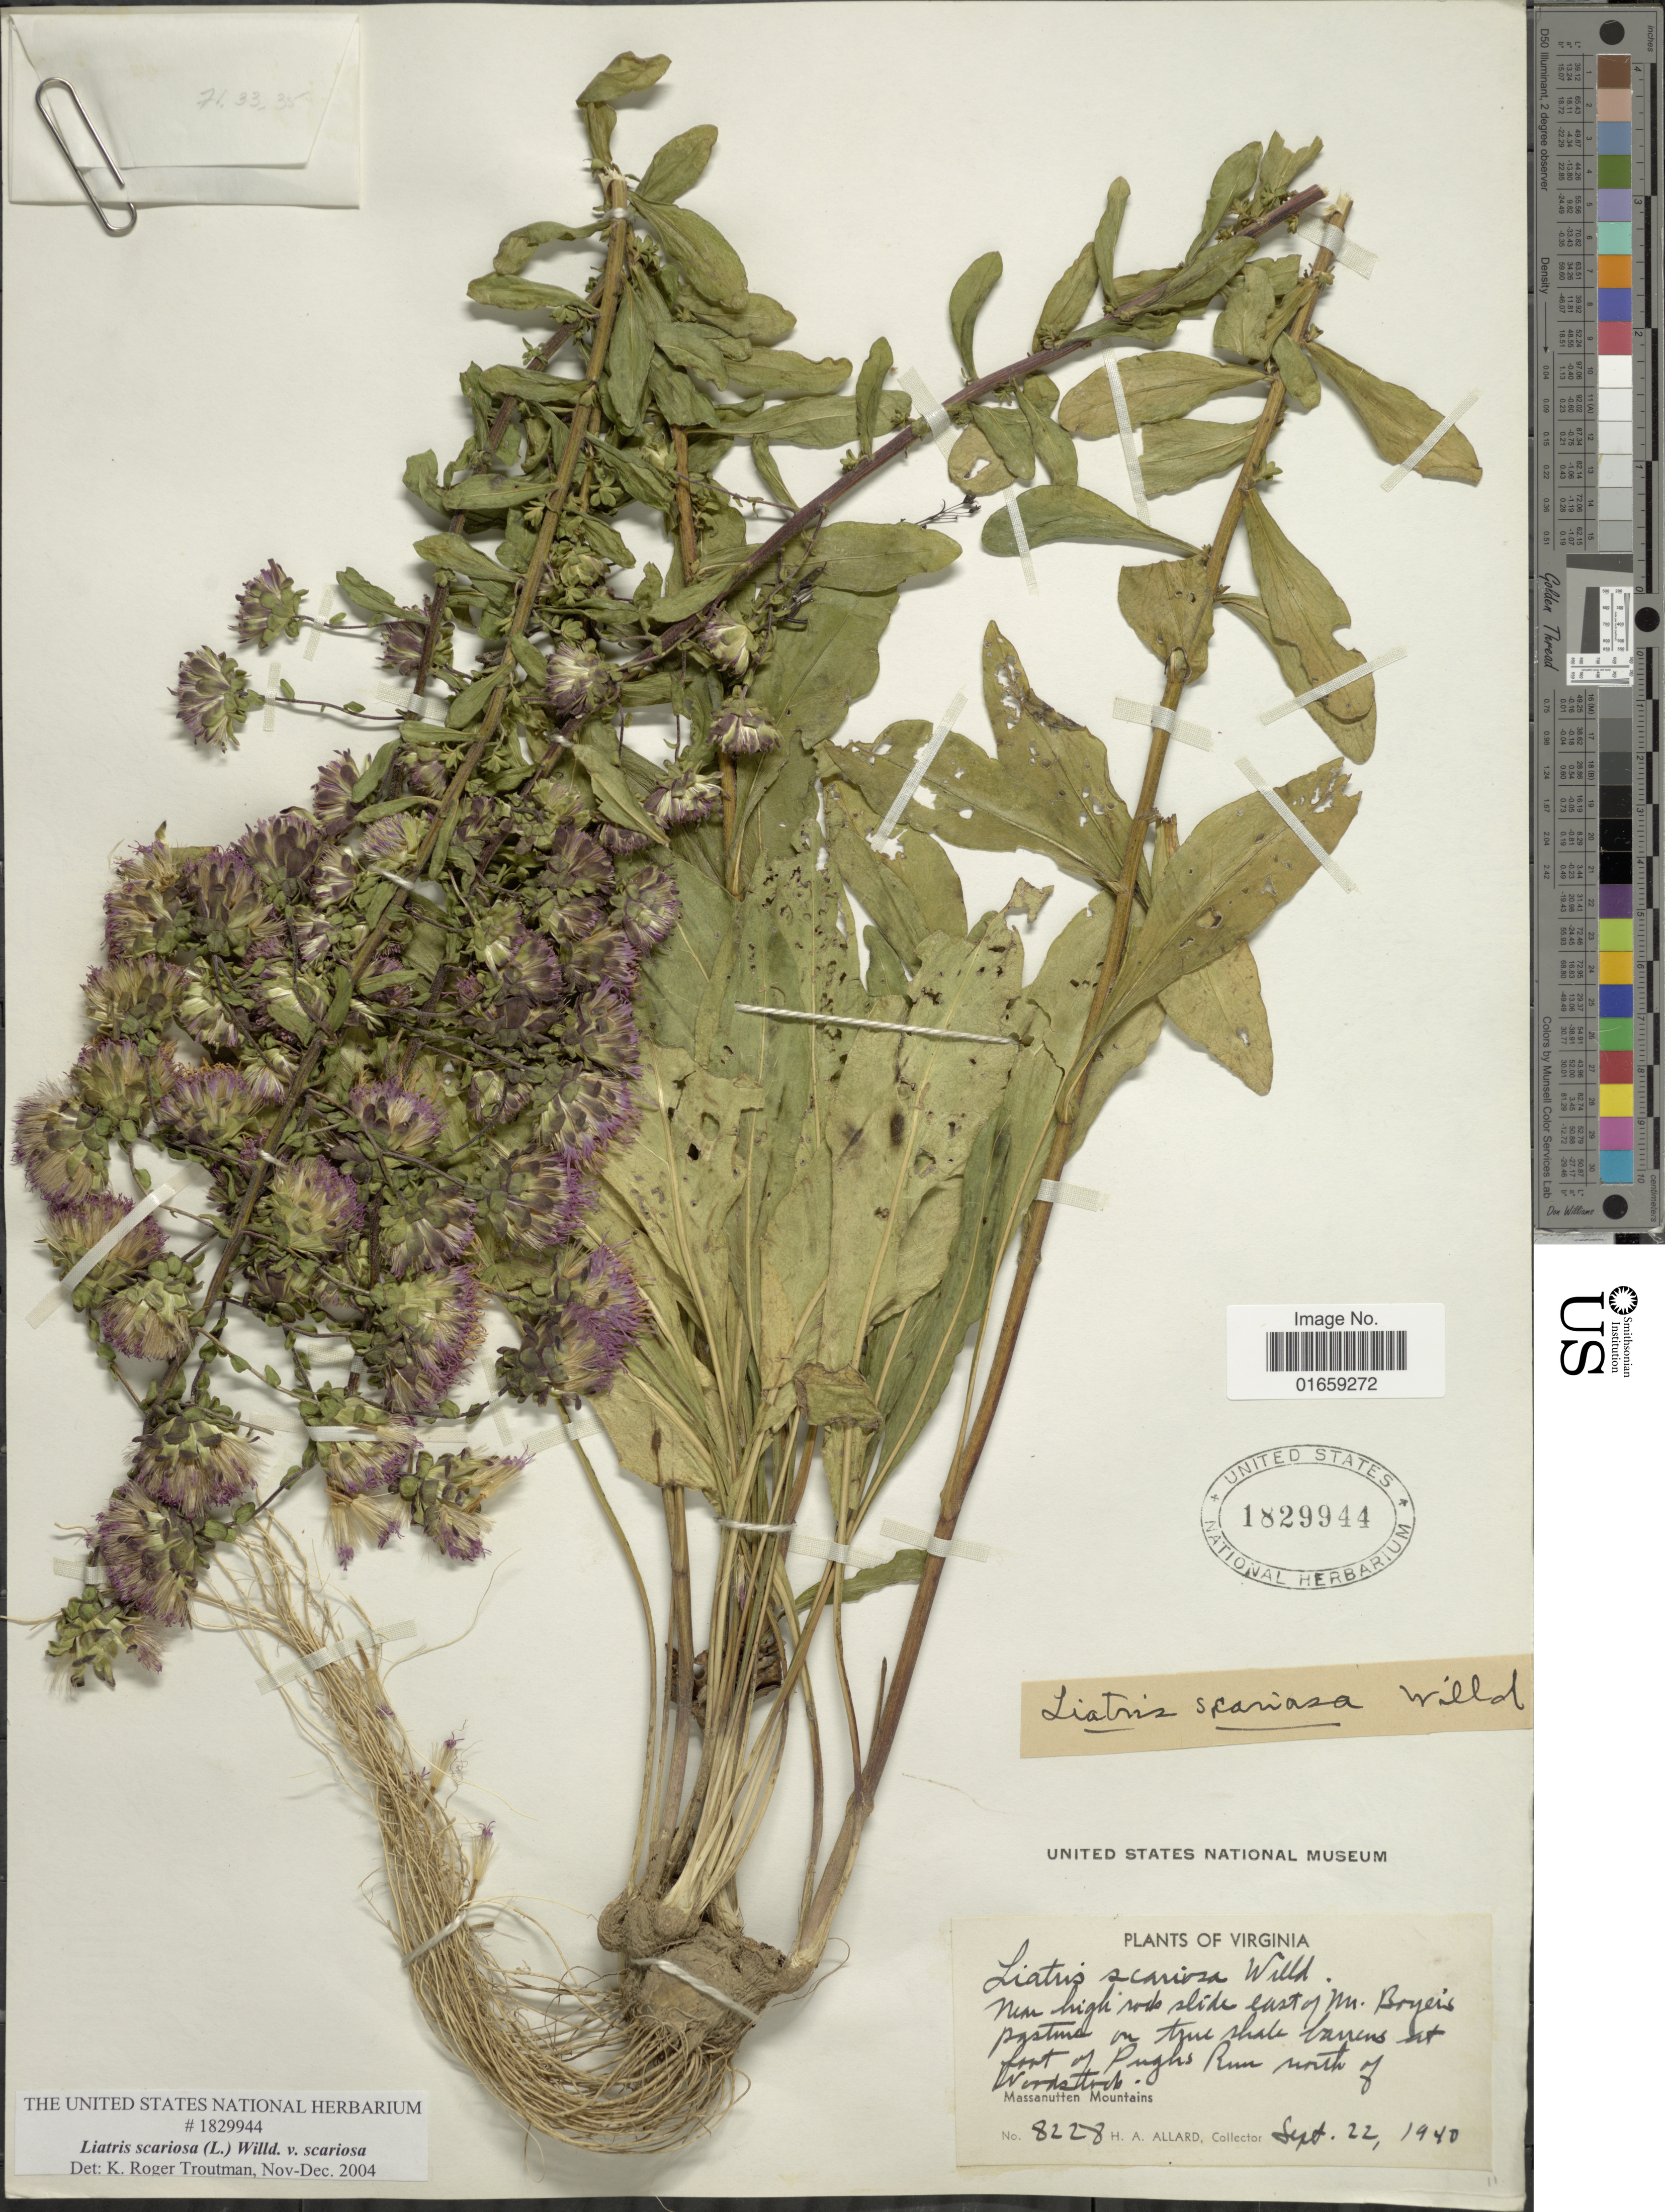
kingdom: Plantae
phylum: Tracheophyta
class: Magnoliopsida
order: Asterales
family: Asteraceae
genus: Liatris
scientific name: Liatris scariosa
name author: (L.) Willd.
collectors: H. A. Allard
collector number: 8228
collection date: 1940-09-22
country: United States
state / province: Virginia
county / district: Shenandoah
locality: Near high rock slide east of Mr. Boyer's, pasture on shale barrens at foot of Pughs Run north of Woodstock, Massanutten Mountains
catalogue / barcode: US 1829944